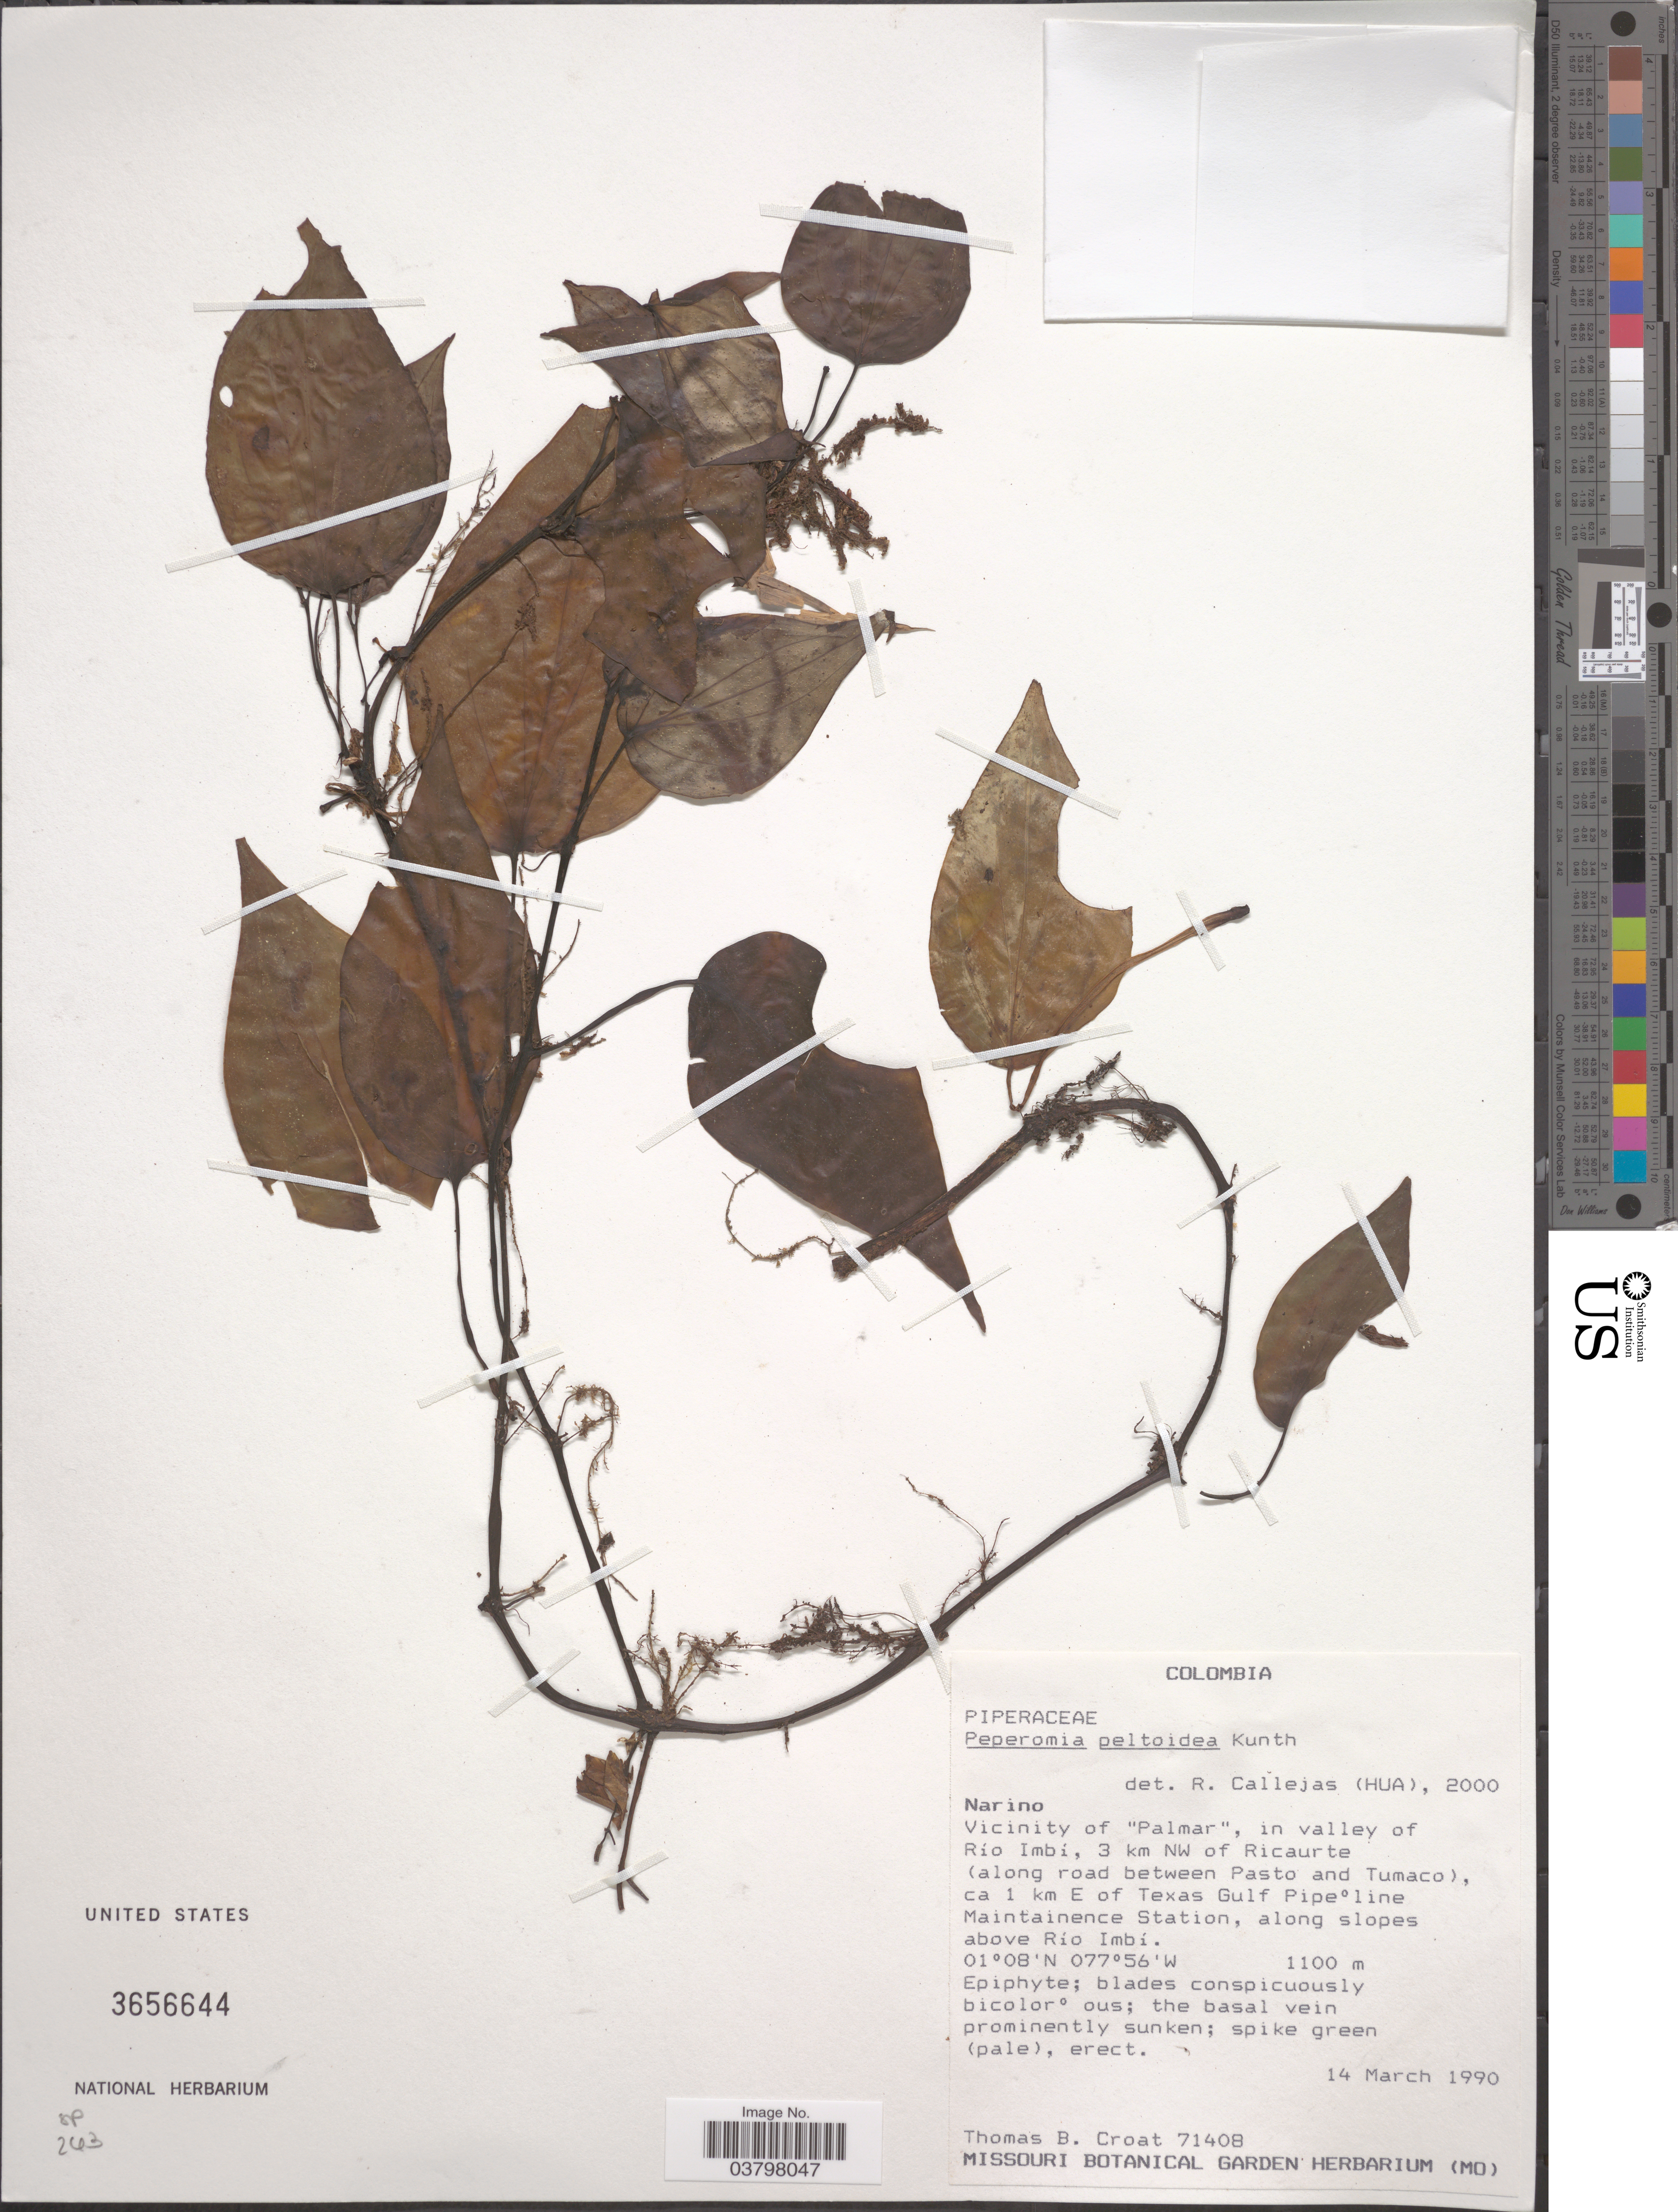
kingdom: Plantae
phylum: Tracheophyta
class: Magnoliopsida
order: Piperales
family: Piperaceae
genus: Peperomia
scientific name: Peperomia peltoidea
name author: Kunth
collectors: T. B. Croat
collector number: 71408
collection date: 1990-03-14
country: Colombia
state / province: Nariño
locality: Vicinity of "Palmar", in valley of Río Imbí, 3 km NW of Ricaurte (along road between Pasto and Tumaco), ca 1 km E of Texas Gulf Pipeline Maintainence Station, along slopes above Río Imbí.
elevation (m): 1100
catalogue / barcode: US 3656644